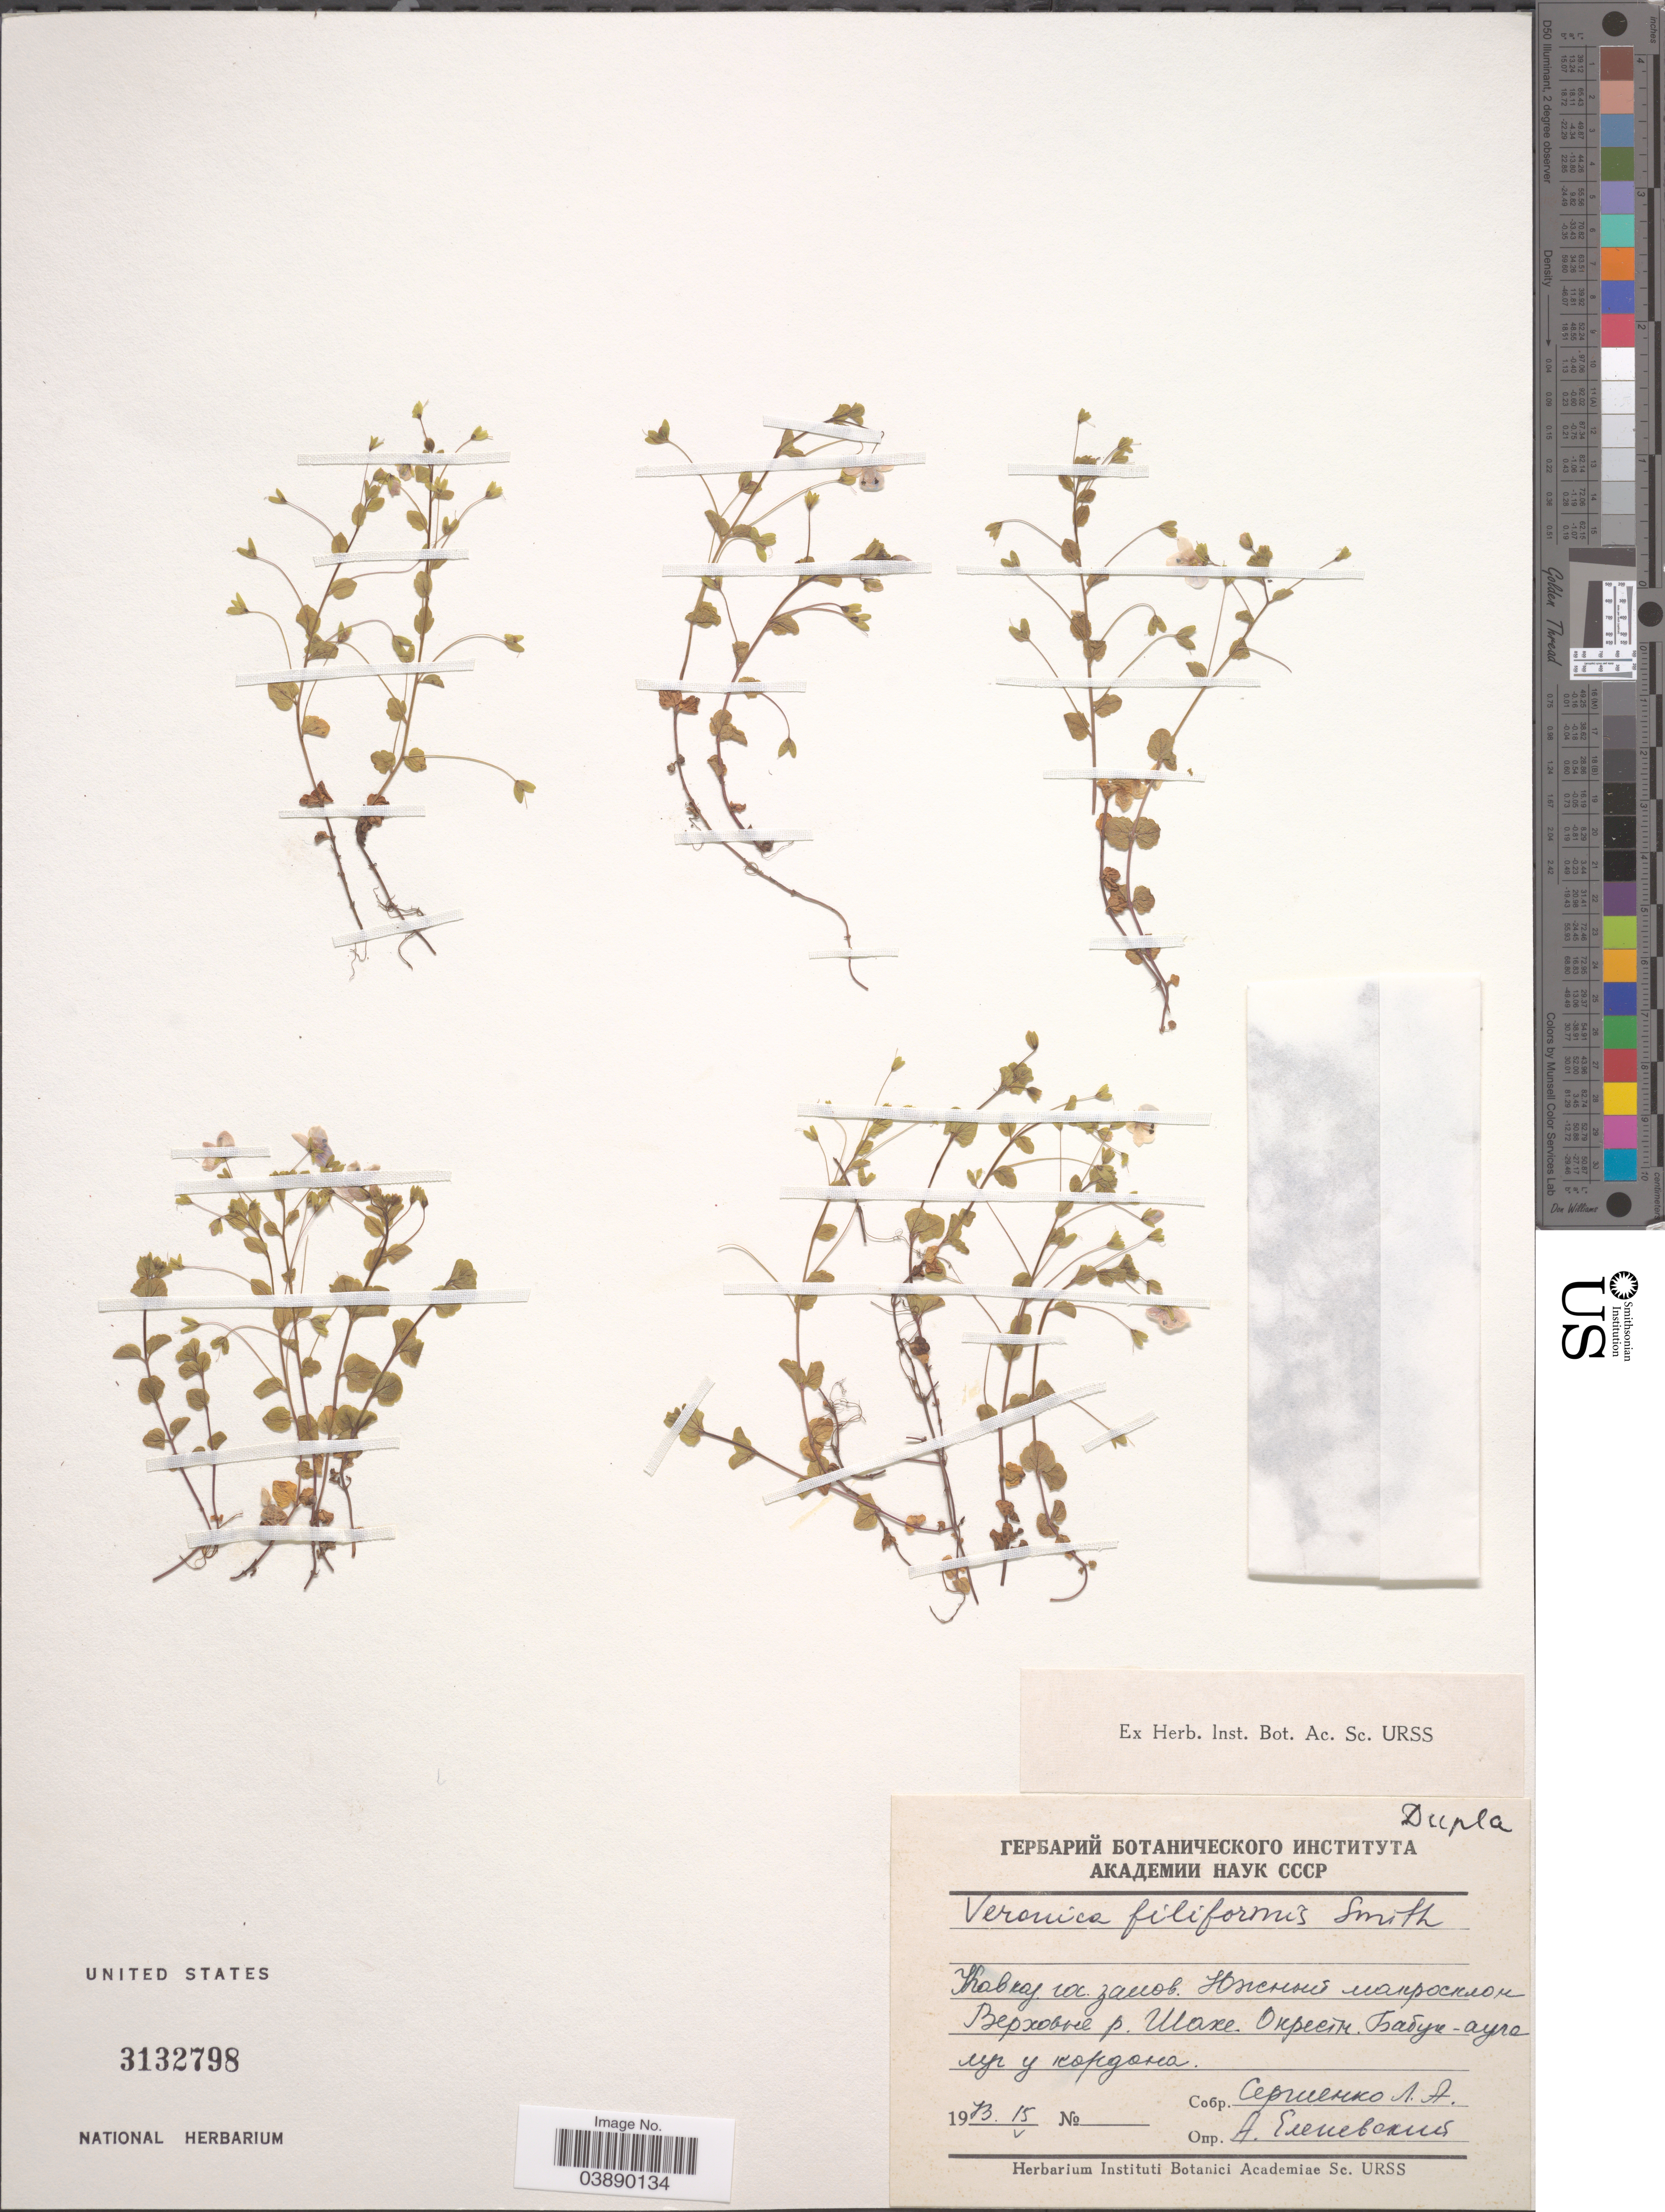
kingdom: Plantae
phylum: Tracheophyta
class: Magnoliopsida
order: Lamiales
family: Plantaginaceae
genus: Veronica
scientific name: Veronica filiformis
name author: Sm.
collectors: L. Sergienko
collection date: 1973-05-15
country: Russian Federation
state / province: Krasnodar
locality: River Shakhe near Babuk-Aul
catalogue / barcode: US 3132798